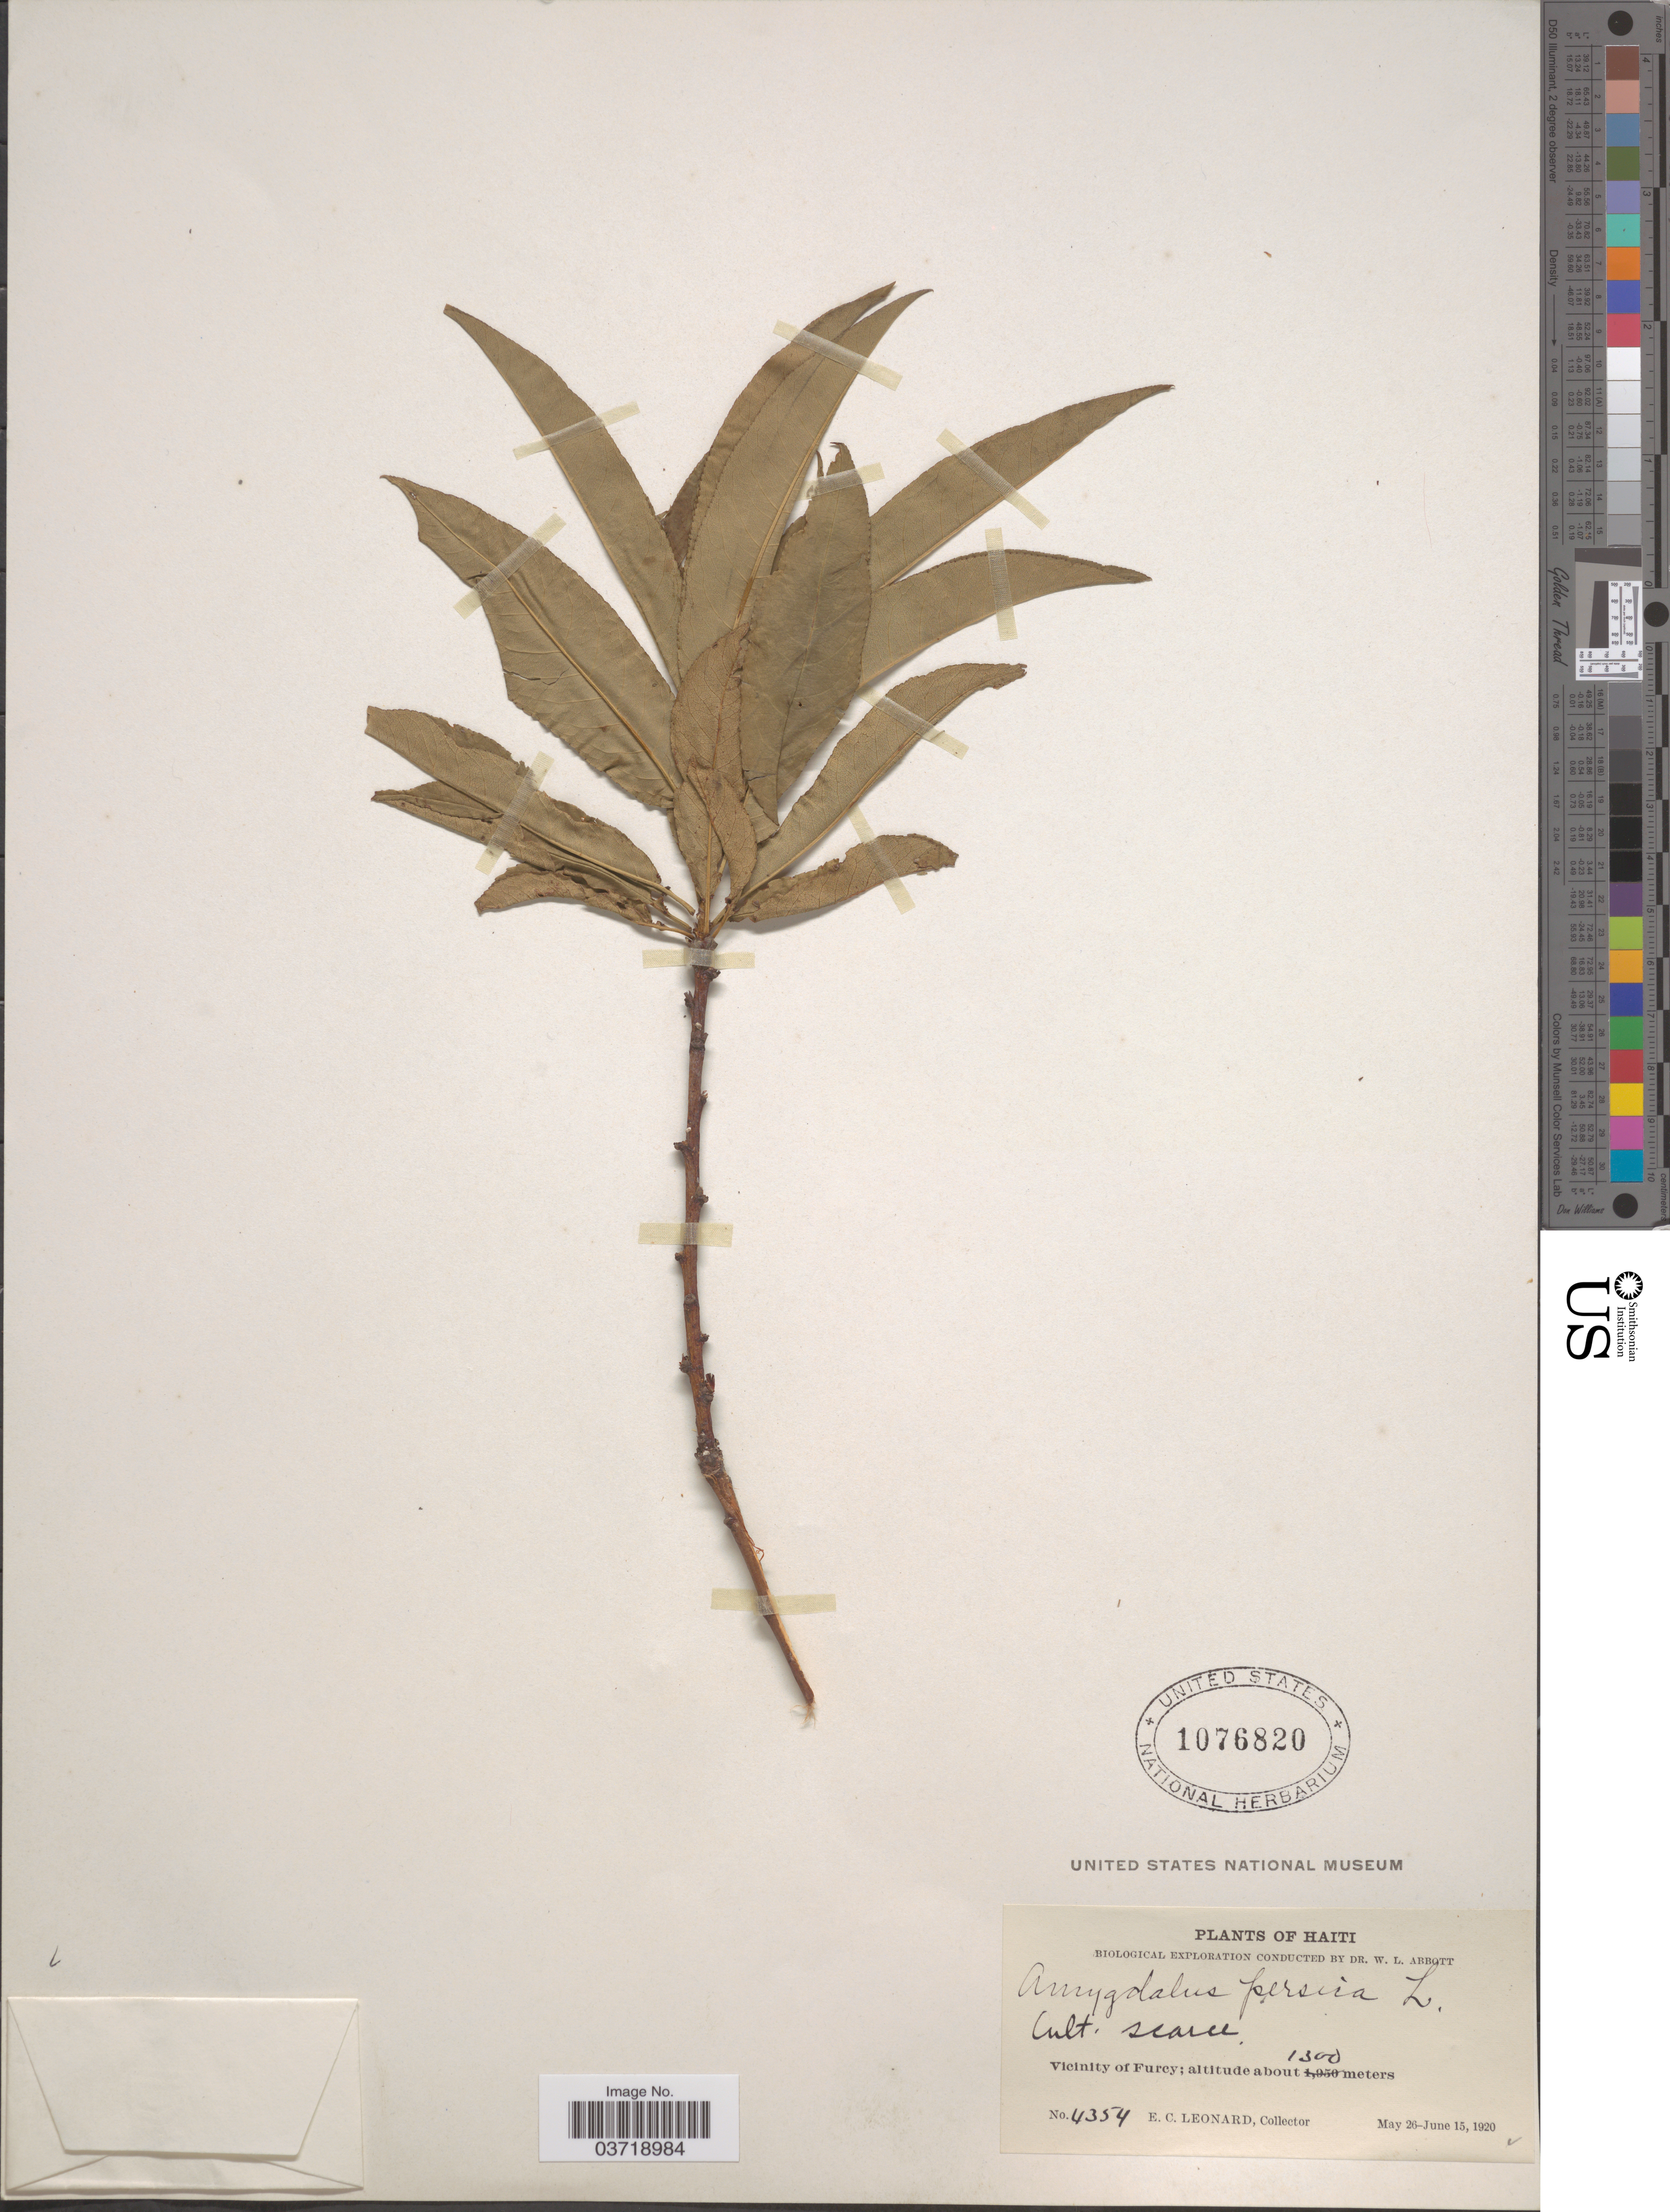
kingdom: Plantae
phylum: Tracheophyta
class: Magnoliopsida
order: Rosales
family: Rosaceae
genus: Prunus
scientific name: Prunus persica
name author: (L.) Batsch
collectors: E. C. Leonard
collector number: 4354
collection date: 1920-05-26/1920-06-15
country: Haiti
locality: Vicinity of Furcy.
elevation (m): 1300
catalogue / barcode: US 1076820